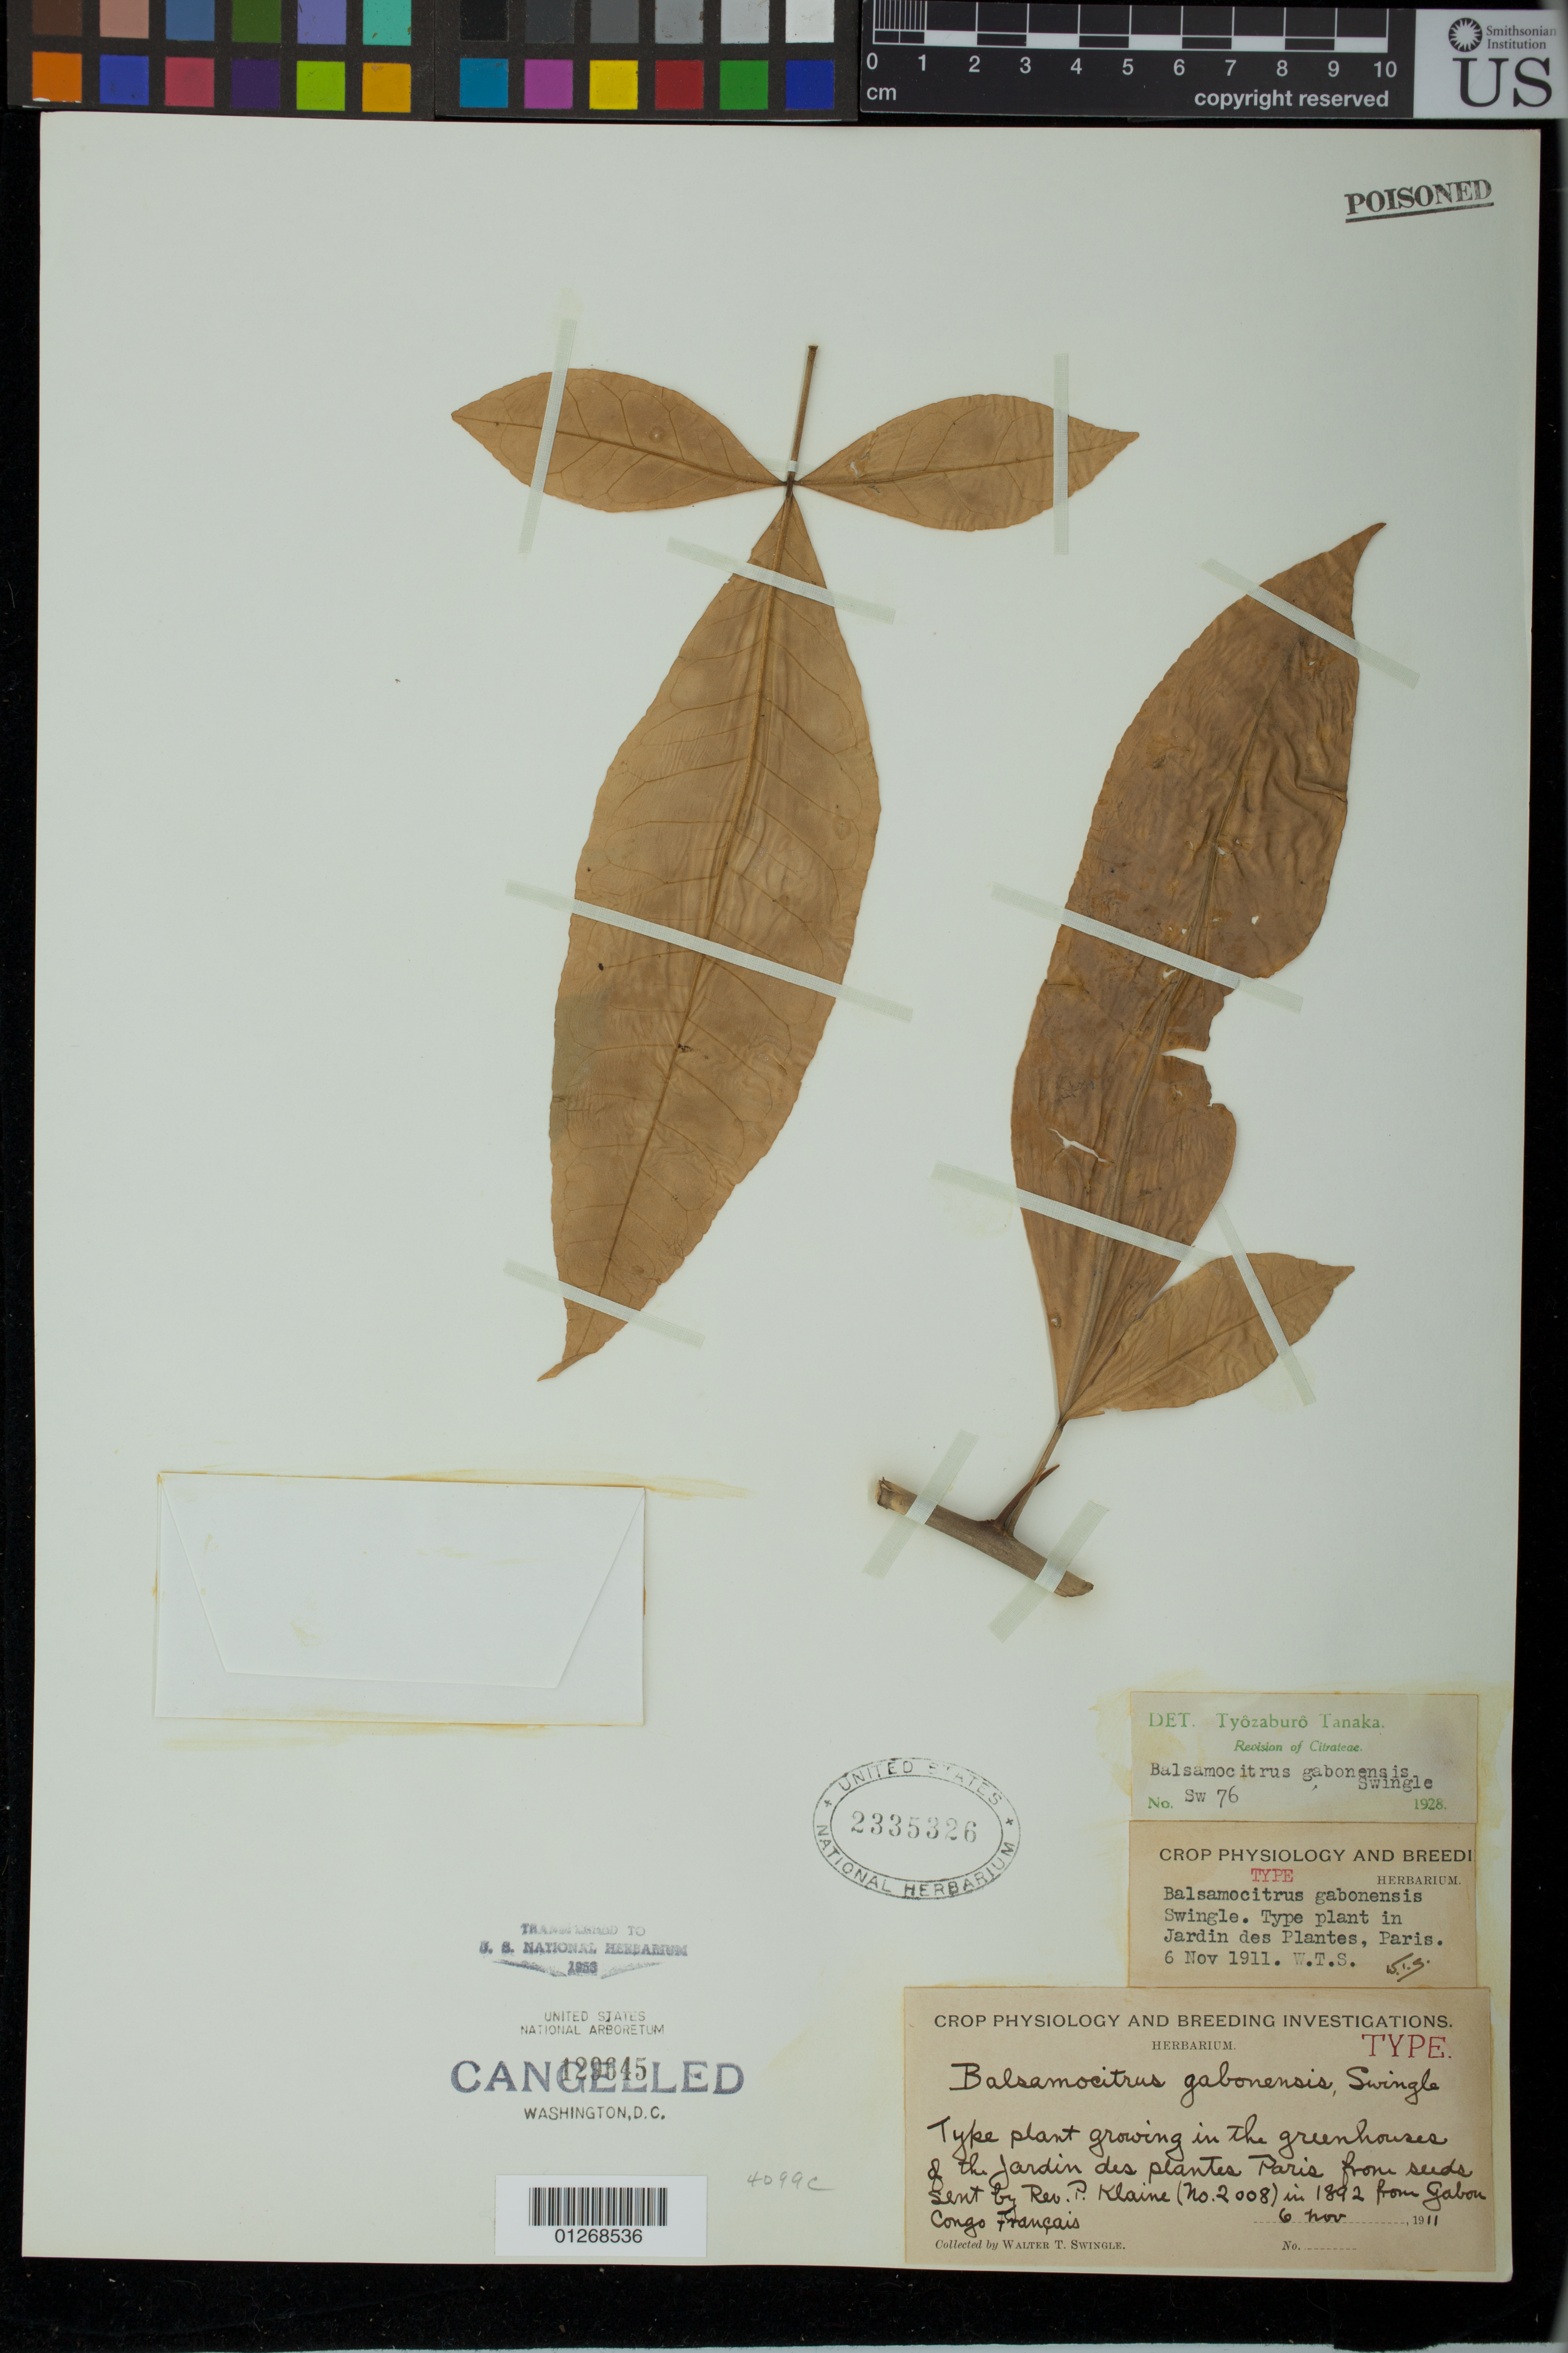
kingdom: Plantae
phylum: Tracheophyta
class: Magnoliopsida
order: Sapindales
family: Rutaceae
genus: Balsamocitrus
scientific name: Balsamocitrus gabonensis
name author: Swingle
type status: Type Collection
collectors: W. T. Swingle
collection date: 1911-11-06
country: Gabon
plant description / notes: Transferred from U.S. National Arboretum herbarium (NA) to U.S. National Herbarium (US) 1953.; Possibly the holotype? "Type plant growing in the greenhouses of the Jardin des Plantes Paris from seeds sent by Rev. P. Klaine (No. 2008) in 1892 from Gabon, congo Français."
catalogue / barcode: US 2335326